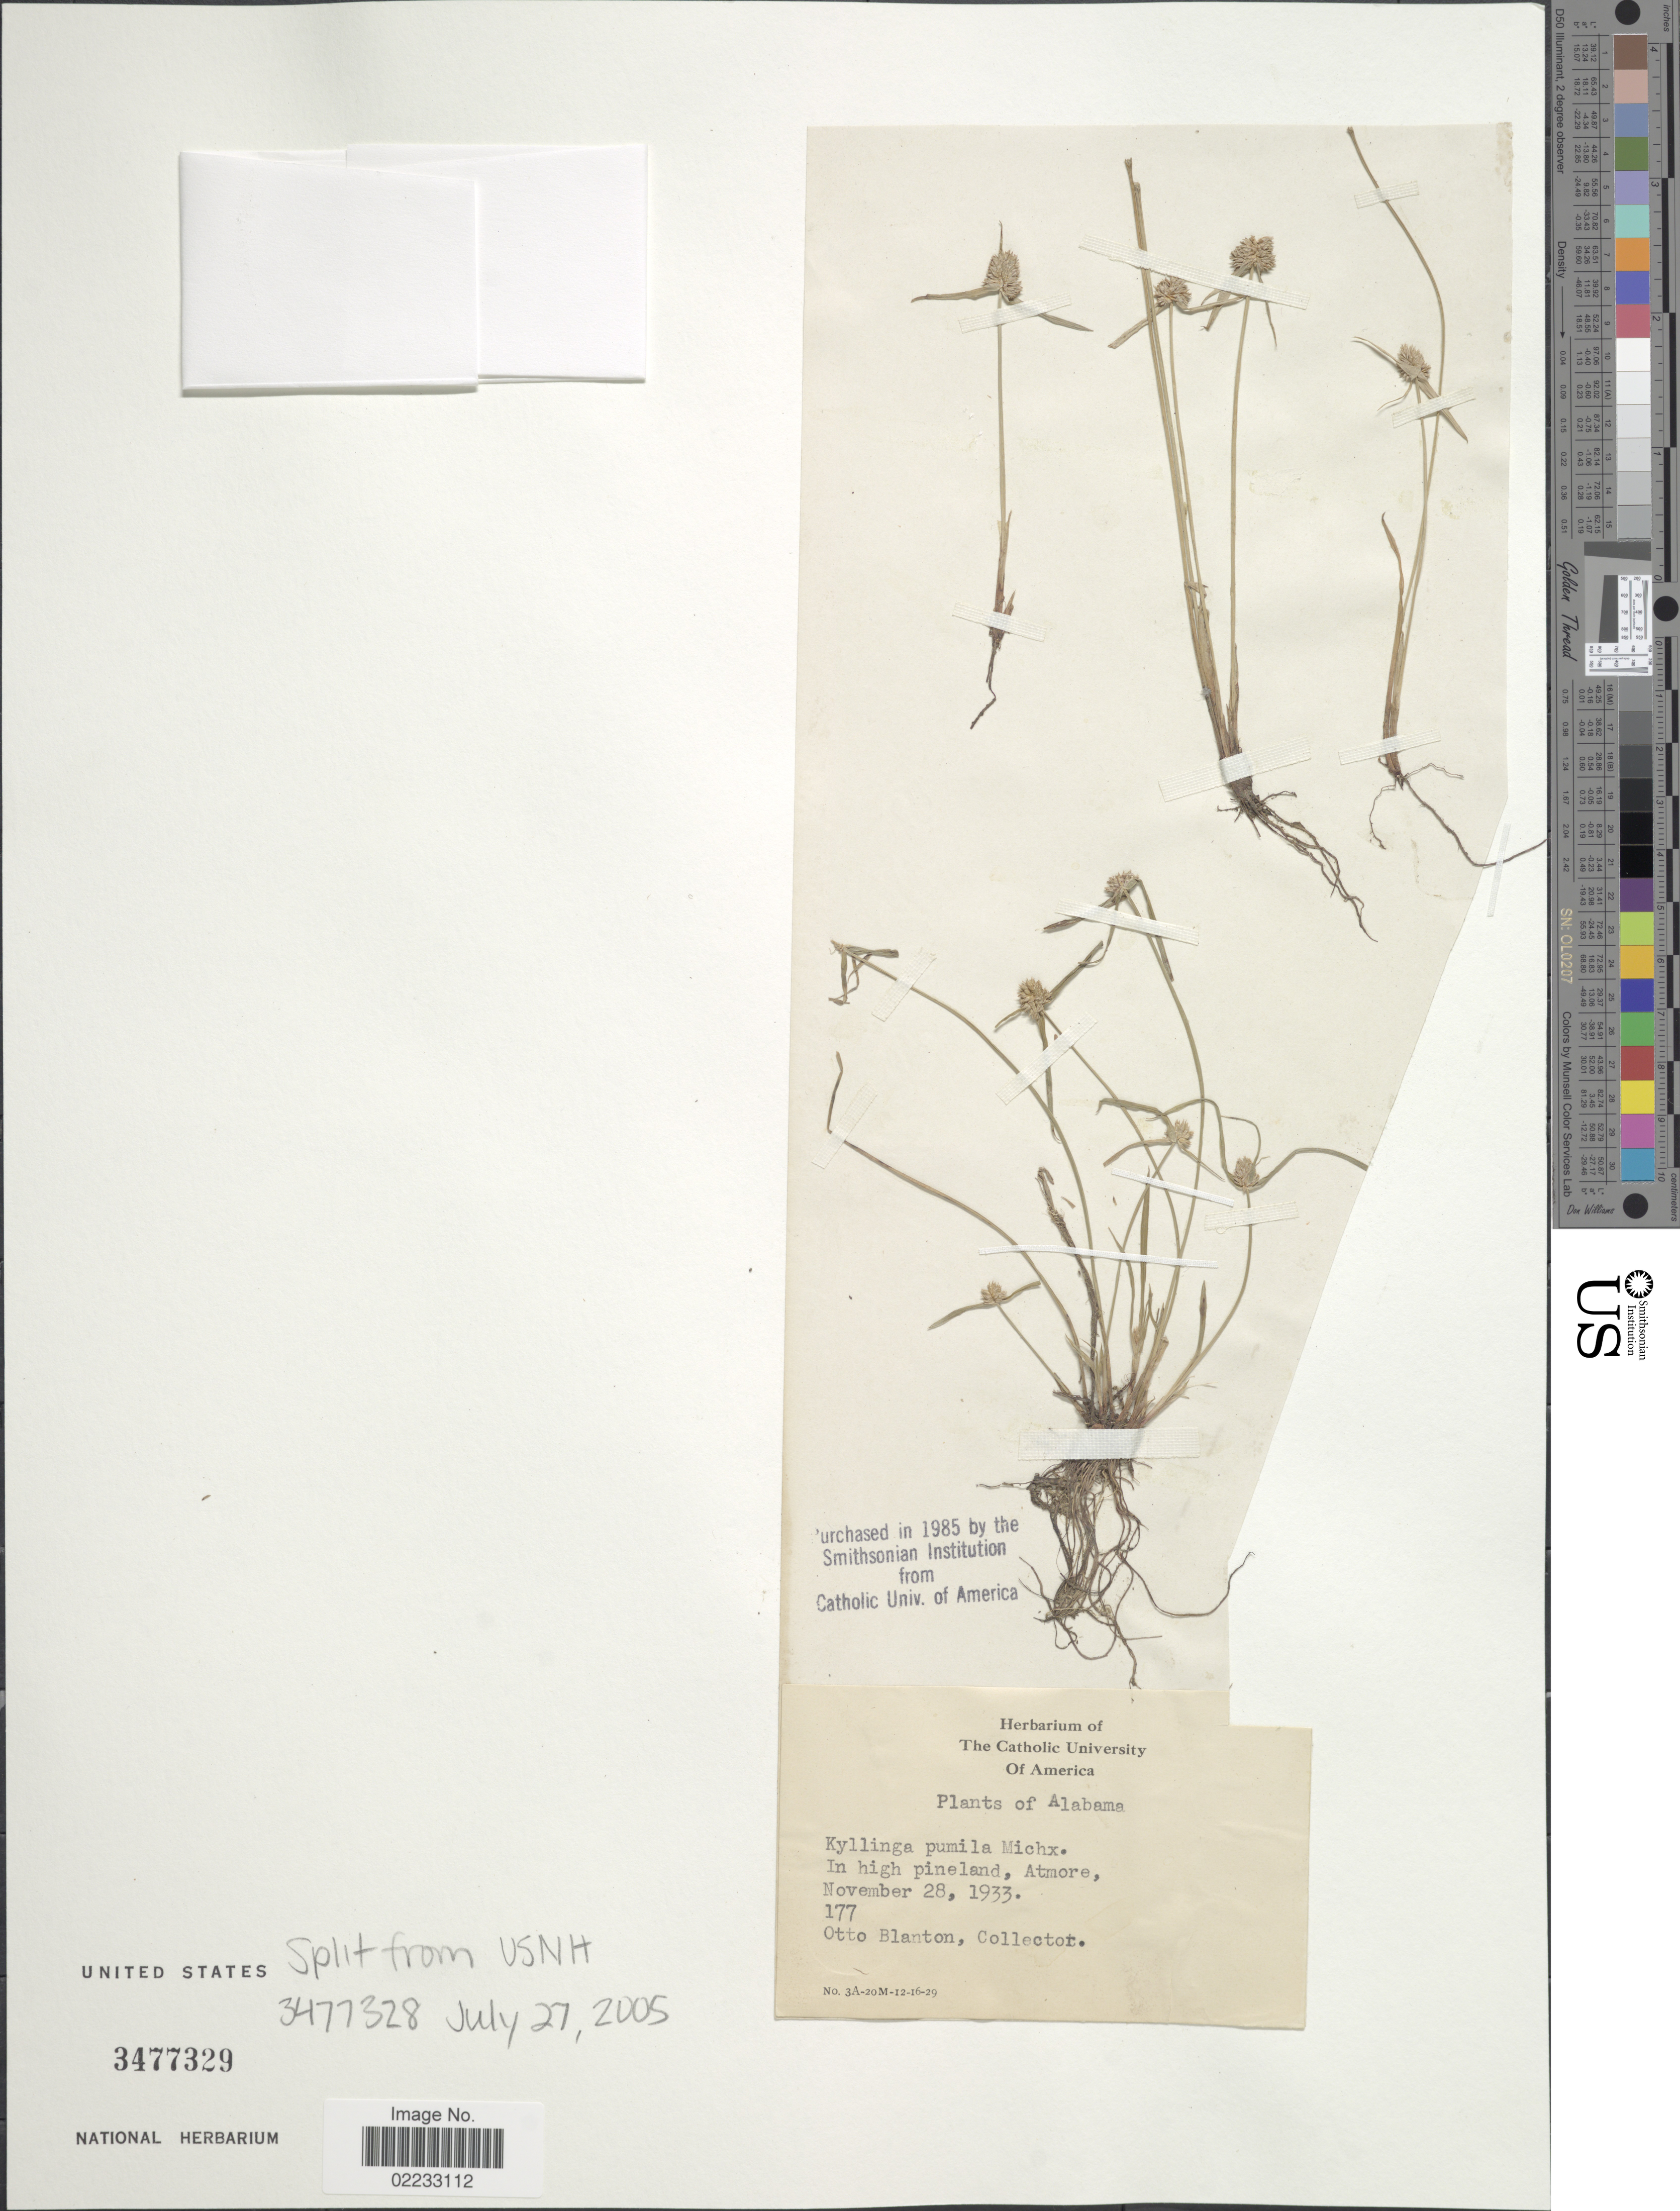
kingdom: Plantae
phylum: Tracheophyta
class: Liliopsida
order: Poales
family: Cyperaceae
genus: Cyperus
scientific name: Cyperus hortensis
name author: (Salzm. ex Steud.) Dorr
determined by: Strong, Mark T., (BOT), Smithsonian Institution - National Museum of Natural History (UNITED STATES)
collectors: O. Blanton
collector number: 177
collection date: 1933-11-28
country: United States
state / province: Alabama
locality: Atmore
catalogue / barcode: US 3477329